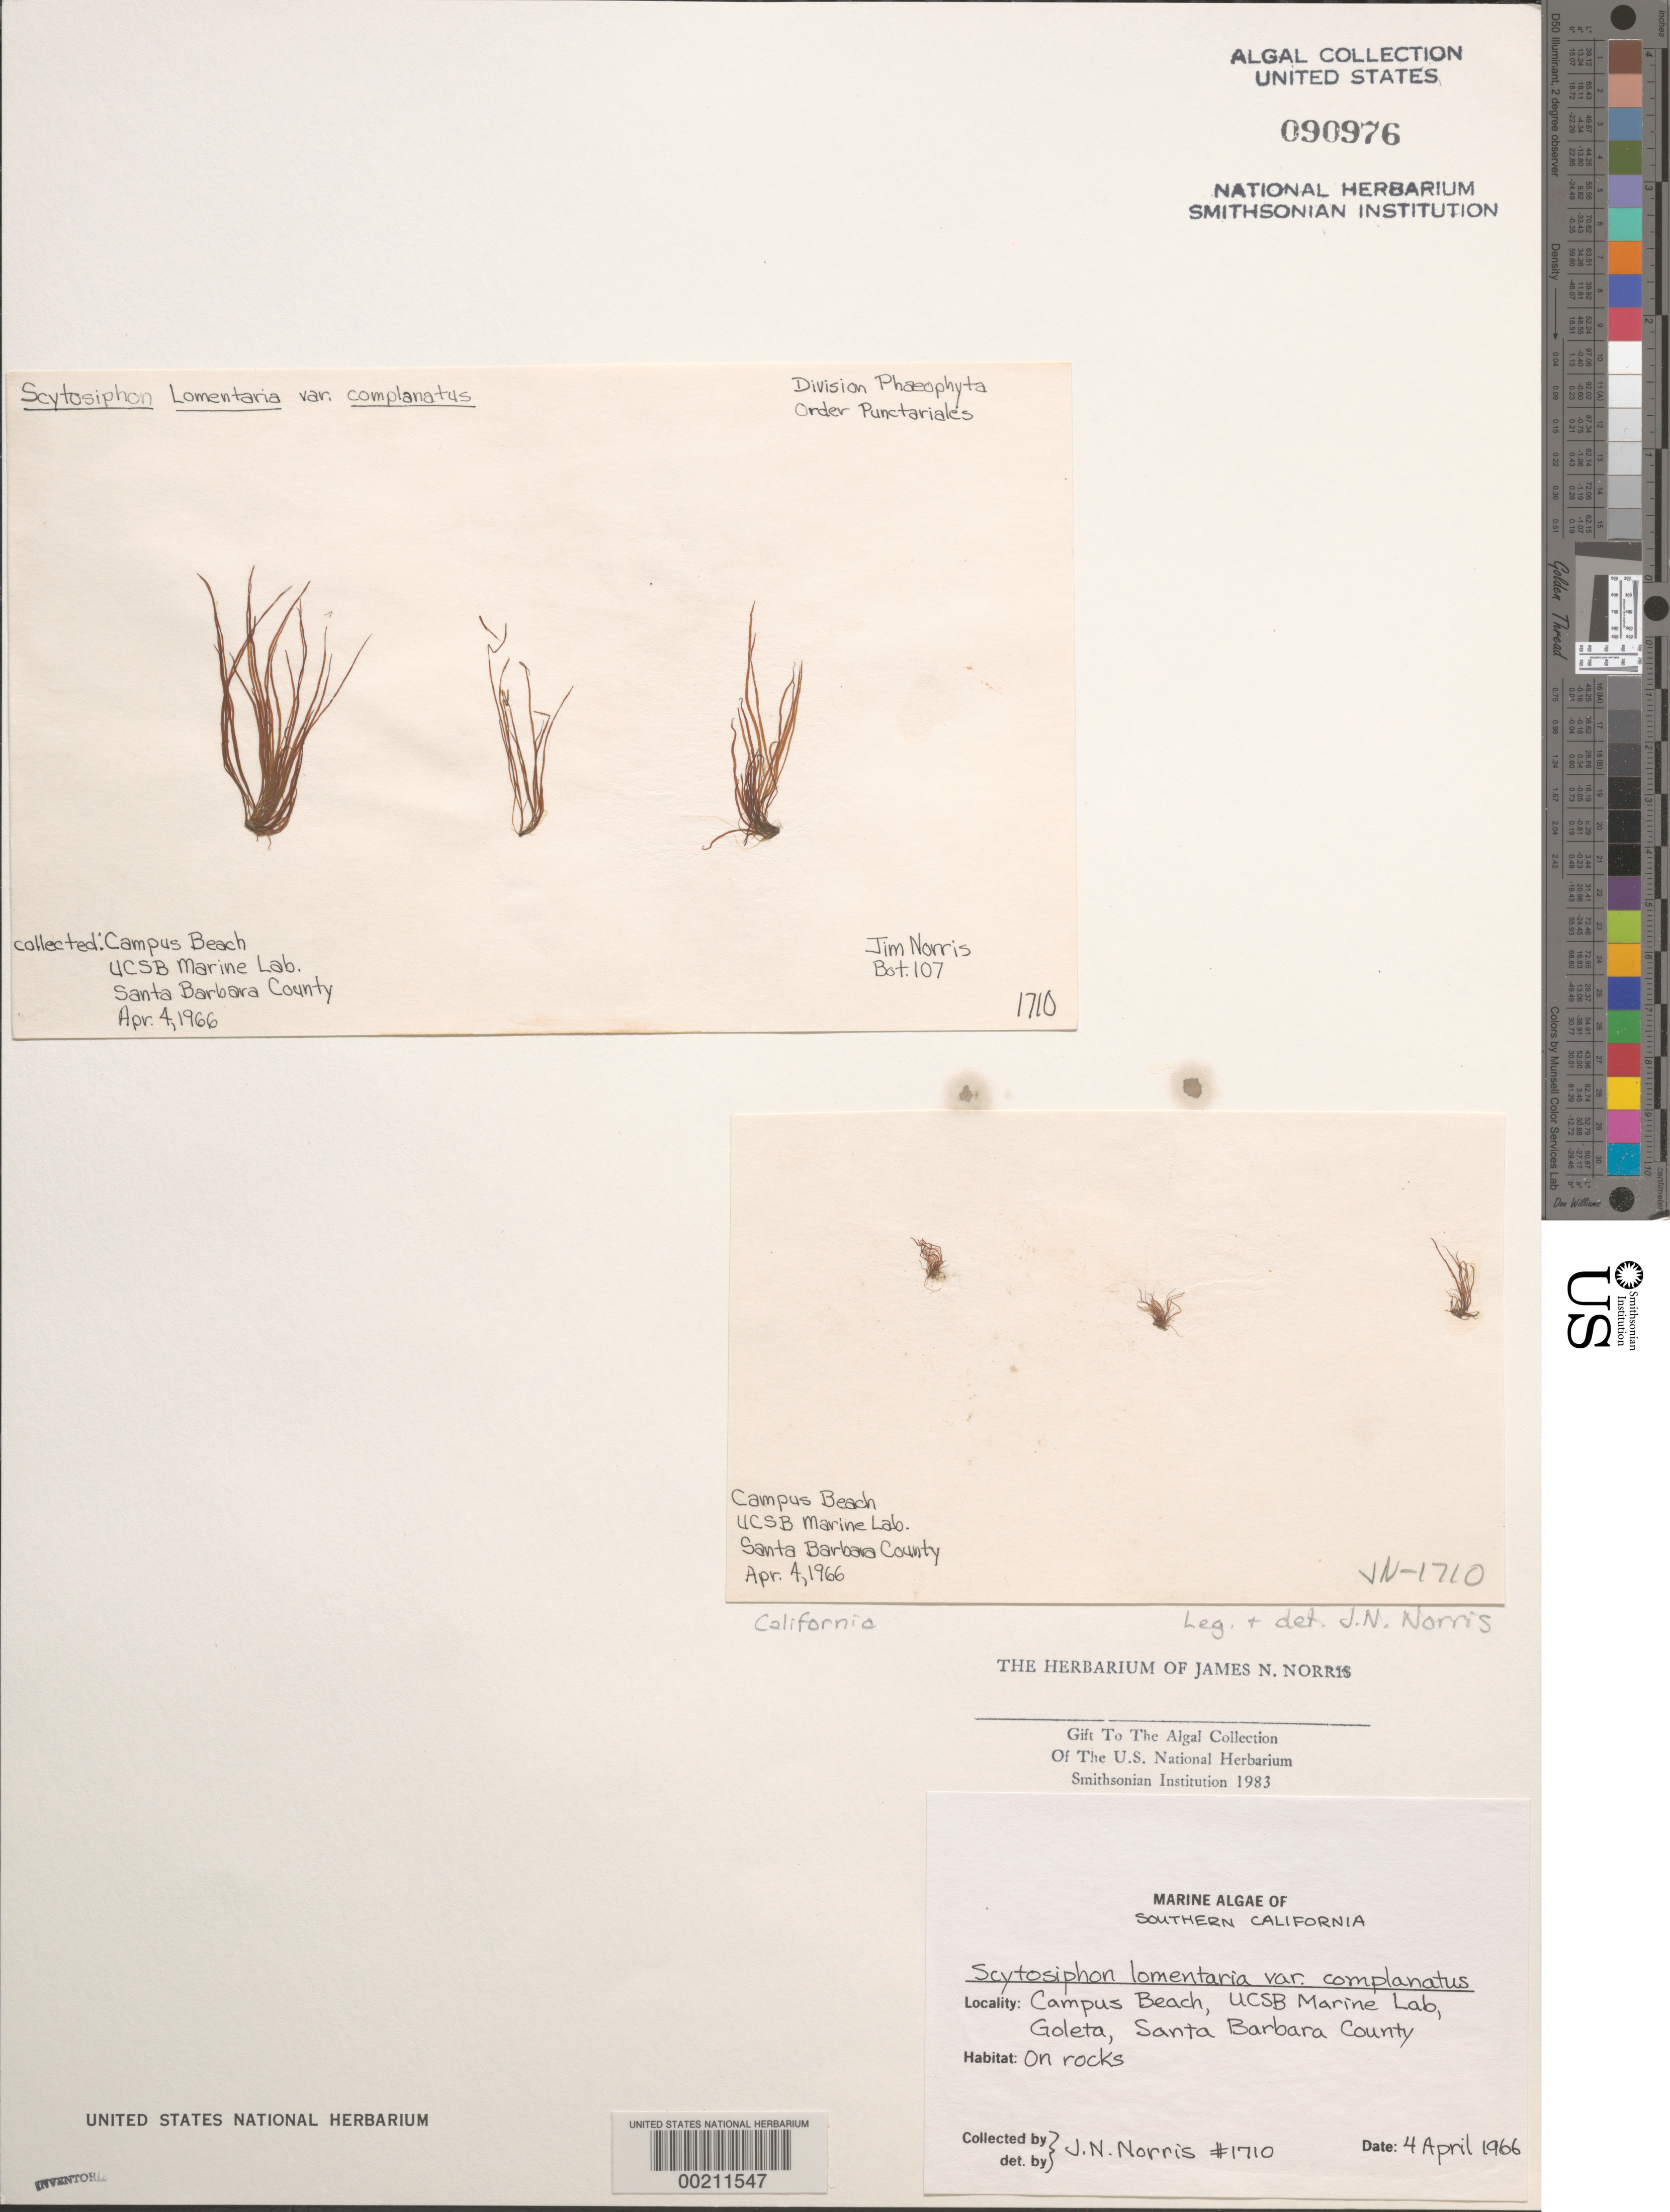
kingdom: Chromista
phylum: Ochrophyta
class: Phaeophyceae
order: Scytosiphonales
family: Scytosiphonaceae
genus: Scytosiphon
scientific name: Scytosiphon lomentaria var. complanatus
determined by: Norris, James N.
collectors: J. N. Norris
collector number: JN-1710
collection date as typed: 04 Apr 1966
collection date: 1966-04-04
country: United States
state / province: California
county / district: Santa Barbara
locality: Campus Beach, University of California Santa Barbara marine laboratory, Goleta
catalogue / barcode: US 90976